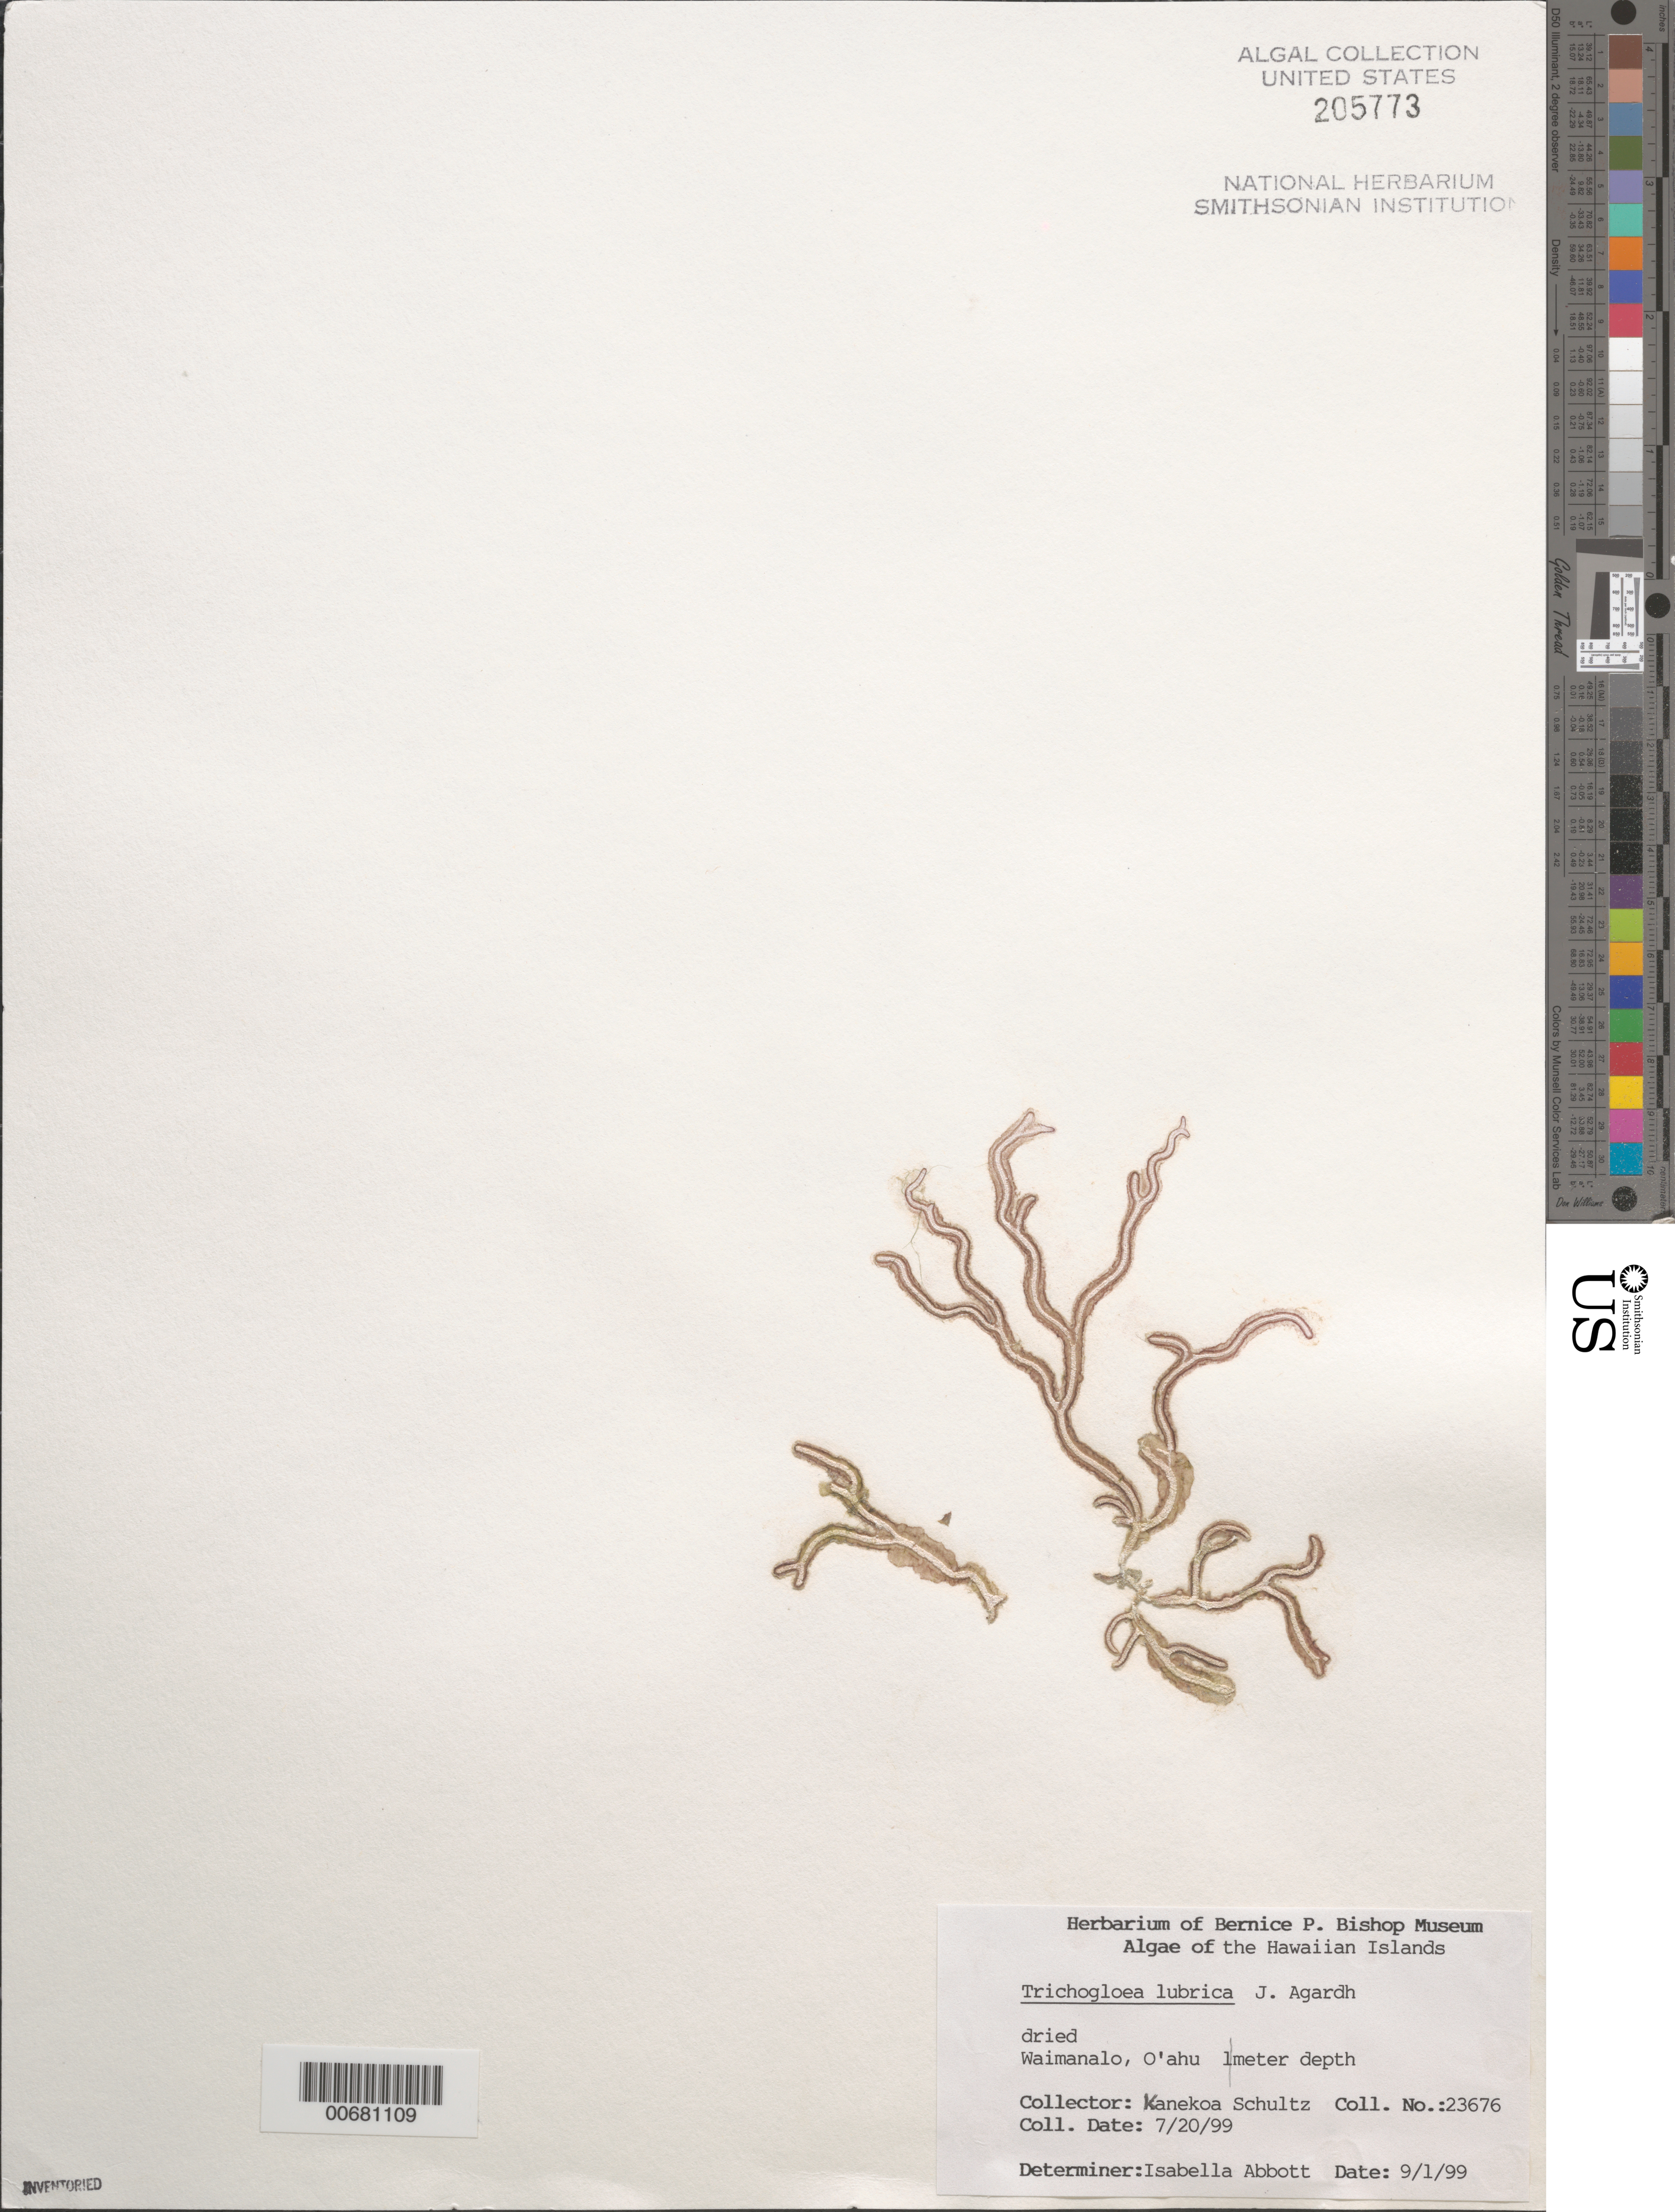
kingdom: Plantae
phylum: Rhodophyta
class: Florideophyceae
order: Nemaliales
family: Liagoraceae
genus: Trichogloea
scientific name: Trichogloea lubrica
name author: J. Agardh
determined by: Abbott, Isabella A.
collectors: K. Shultz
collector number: IAA 23676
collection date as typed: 20 Jul 1999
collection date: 1999-07-20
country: United States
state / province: Hawaii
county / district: Honolulu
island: Oahu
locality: Waimanalo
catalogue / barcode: US 205773